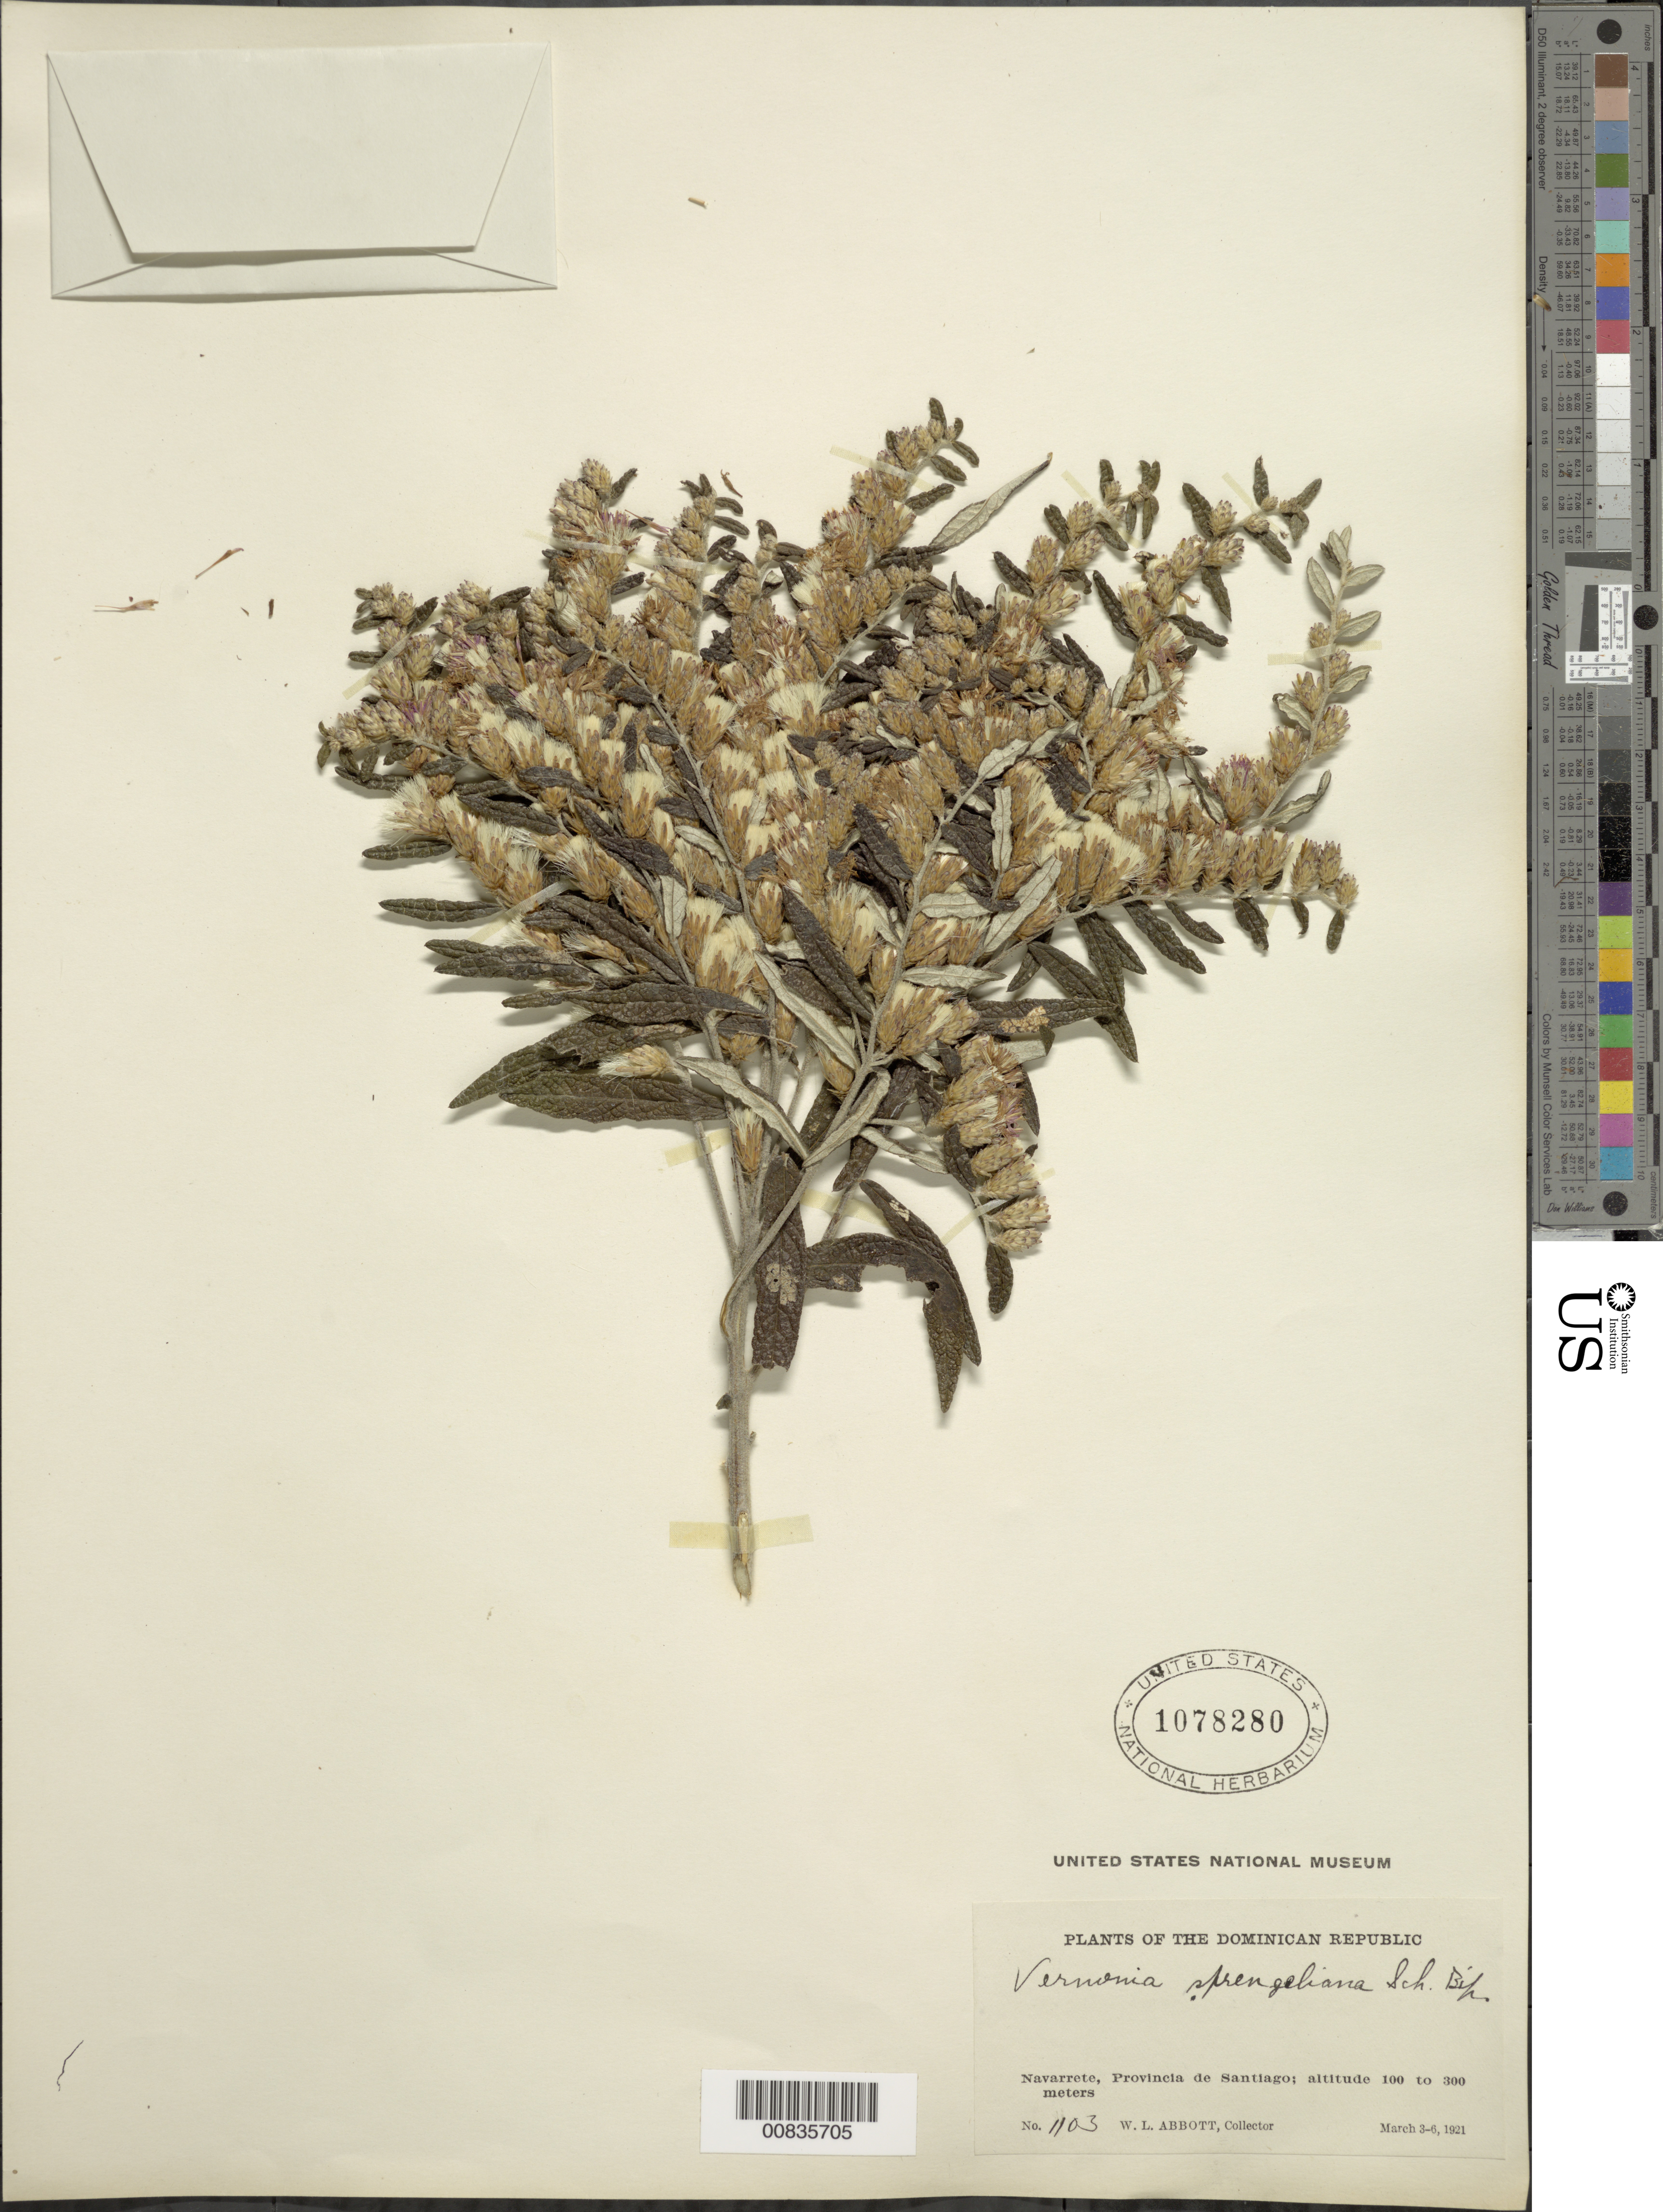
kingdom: Plantae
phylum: Tracheophyta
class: Magnoliopsida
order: Asterales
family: Asteraceae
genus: Lepidaploa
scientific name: Lepidaploa sprengeliana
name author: (Sch. Bip.) H. Rob.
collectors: W. L. Abbott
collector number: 1103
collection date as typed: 03 Mar 1921 to 06 Mar 1921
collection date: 1921-03-03/1921-03-06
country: Dominican Republic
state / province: Santiago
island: Hispaniola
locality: Navarrete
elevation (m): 100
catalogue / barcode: US 1078280